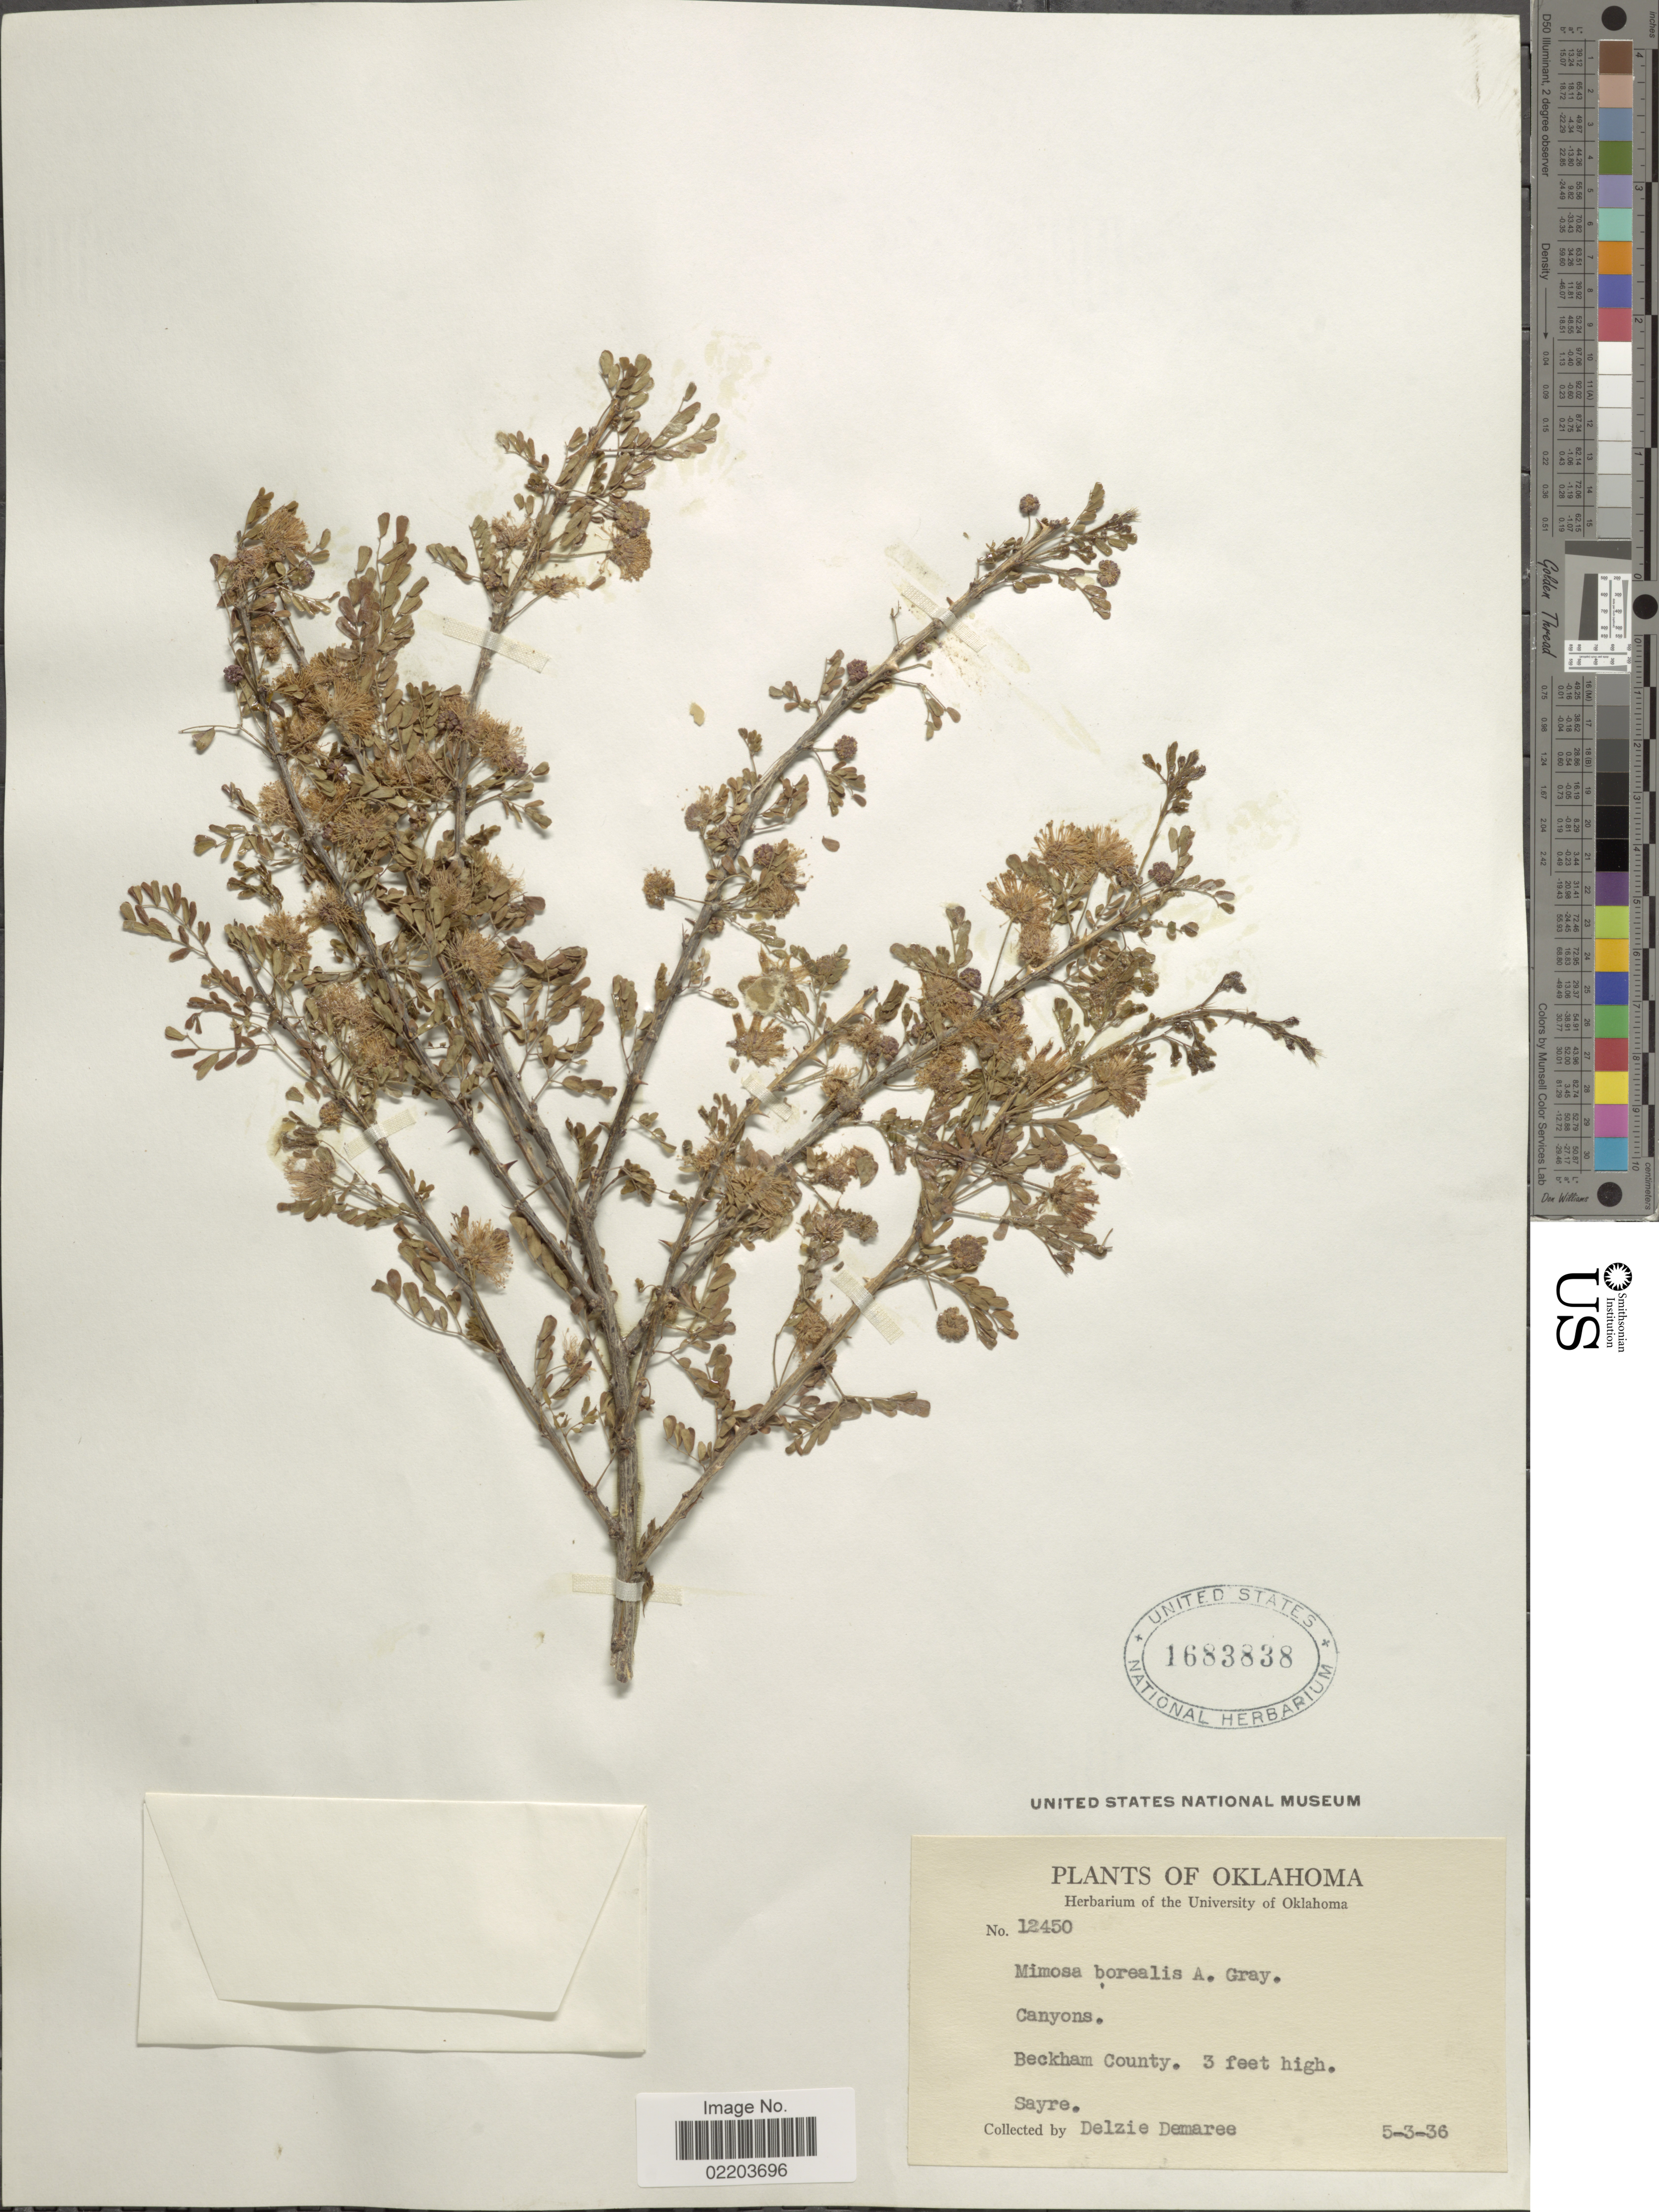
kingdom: Plantae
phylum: Tracheophyta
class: Magnoliopsida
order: Fabales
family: Fabaceae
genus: Mimosa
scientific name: Mimosa borealis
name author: A. Gray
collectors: D. Demaree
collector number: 12450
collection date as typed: Transcribed d/m/y: 3/5/36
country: United States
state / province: Oklahoma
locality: Canyons, Beckham County, Sayre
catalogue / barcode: US 1683838